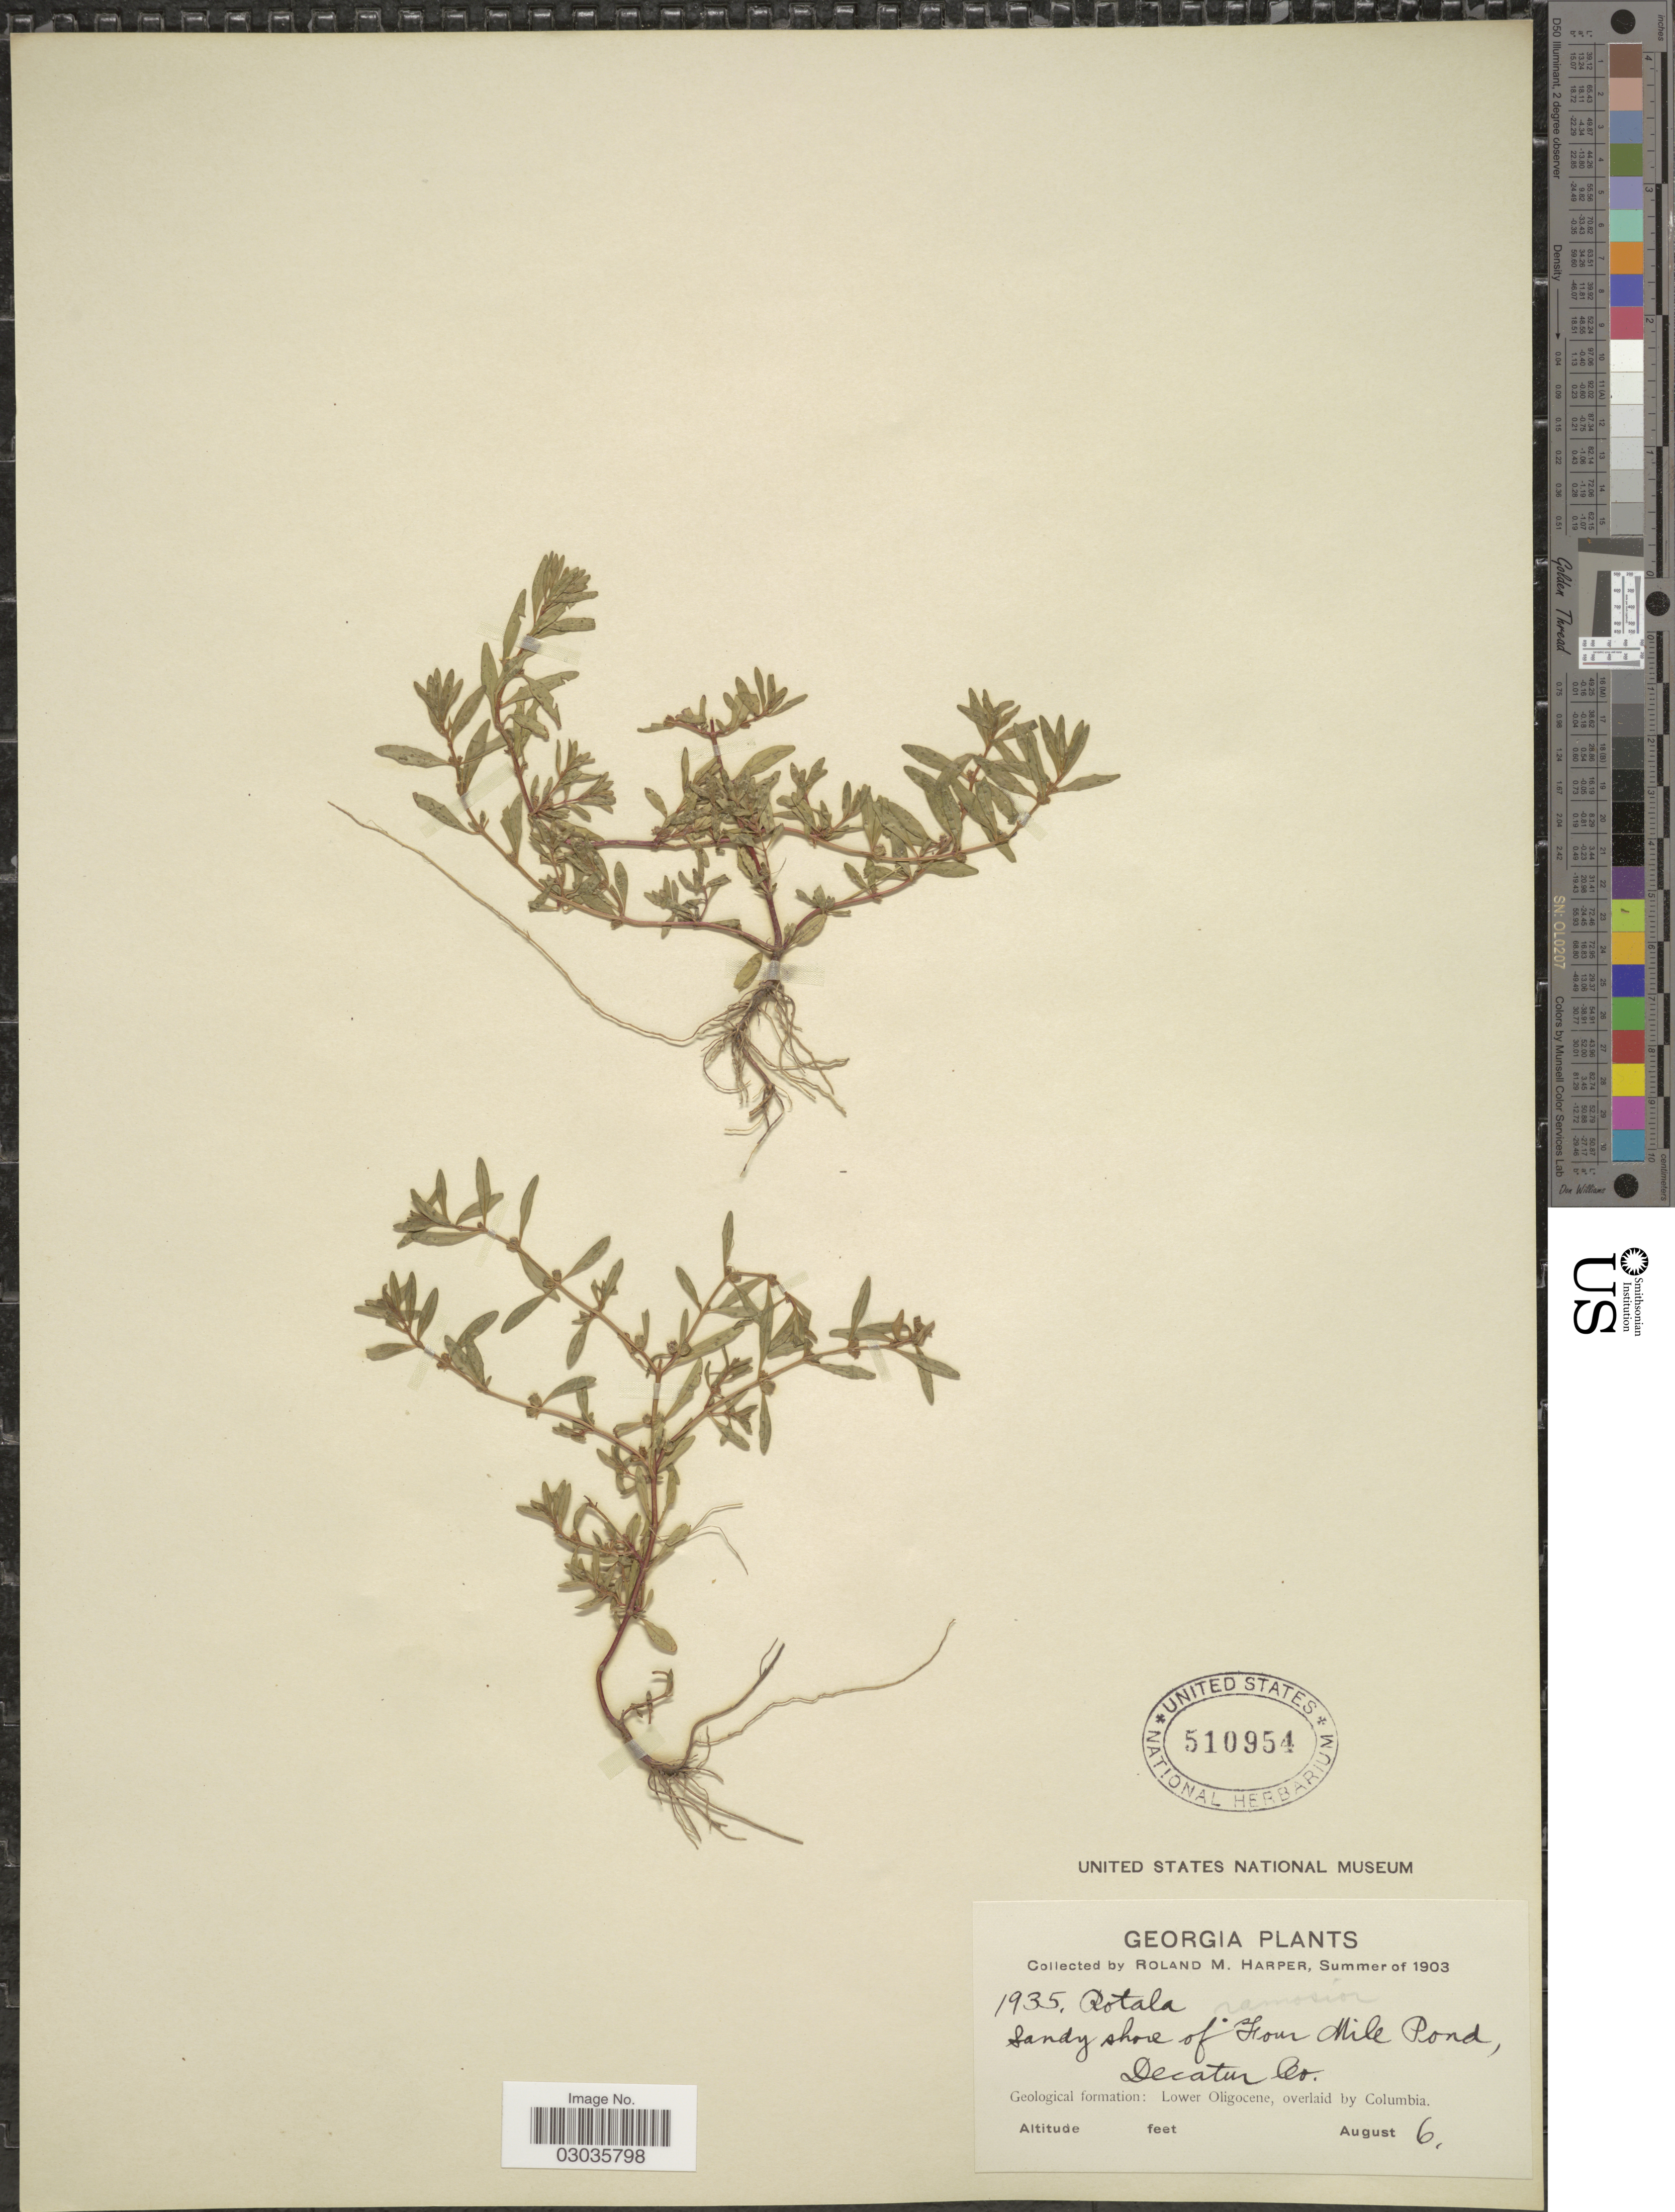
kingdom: Plantae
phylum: Tracheophyta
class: Magnoliopsida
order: Myrtales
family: Lythraceae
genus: Rotala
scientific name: Rotala ramosior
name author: (L.) Koehne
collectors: R. M. Harper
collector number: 1935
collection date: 1903-08-06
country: United States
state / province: Georgia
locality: Sandy shore of Four Mile Pond, Decatur Co. Geological formation: Lower Oligocene, overlaid by Columbia.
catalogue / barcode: US 510954